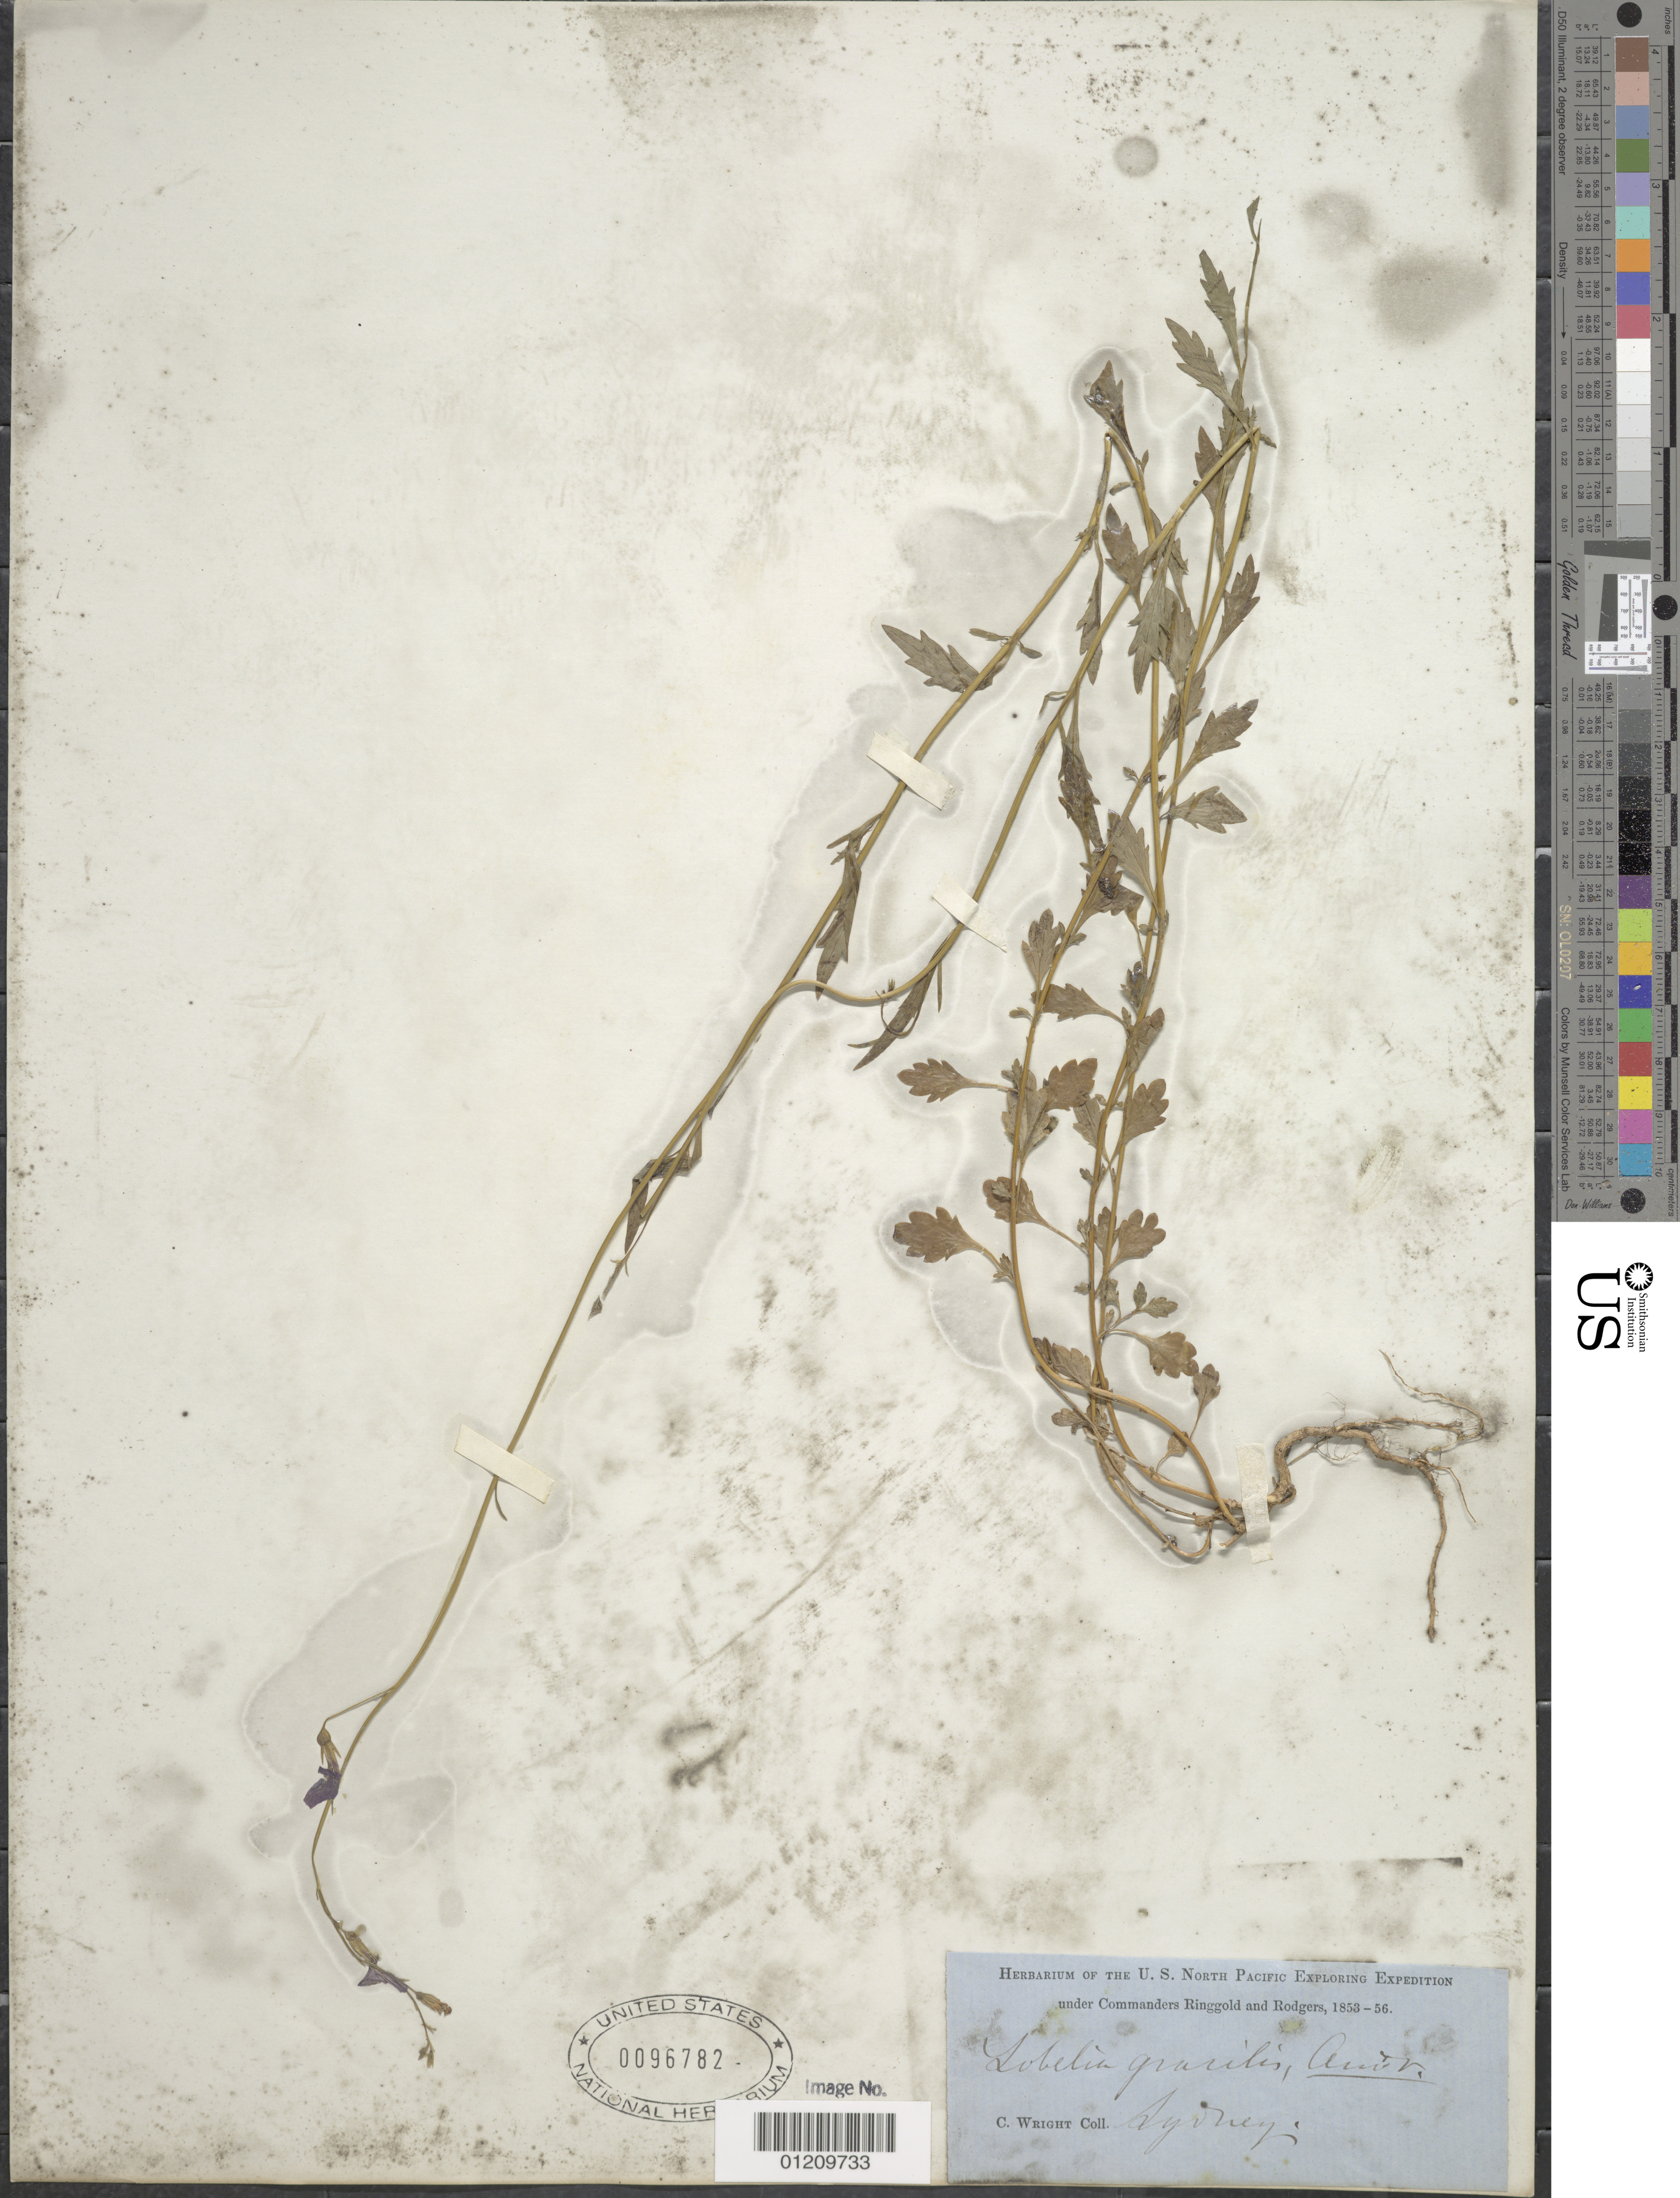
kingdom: Plantae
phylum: Tracheophyta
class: Magnoliopsida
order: Asterales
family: Campanulaceae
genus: Lobelia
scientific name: Lobelia gracilis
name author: Andrews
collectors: C. Wright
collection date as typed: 1853 to -- -- 1856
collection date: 1853/1856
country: Australia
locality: Sydney.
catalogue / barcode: US 96782